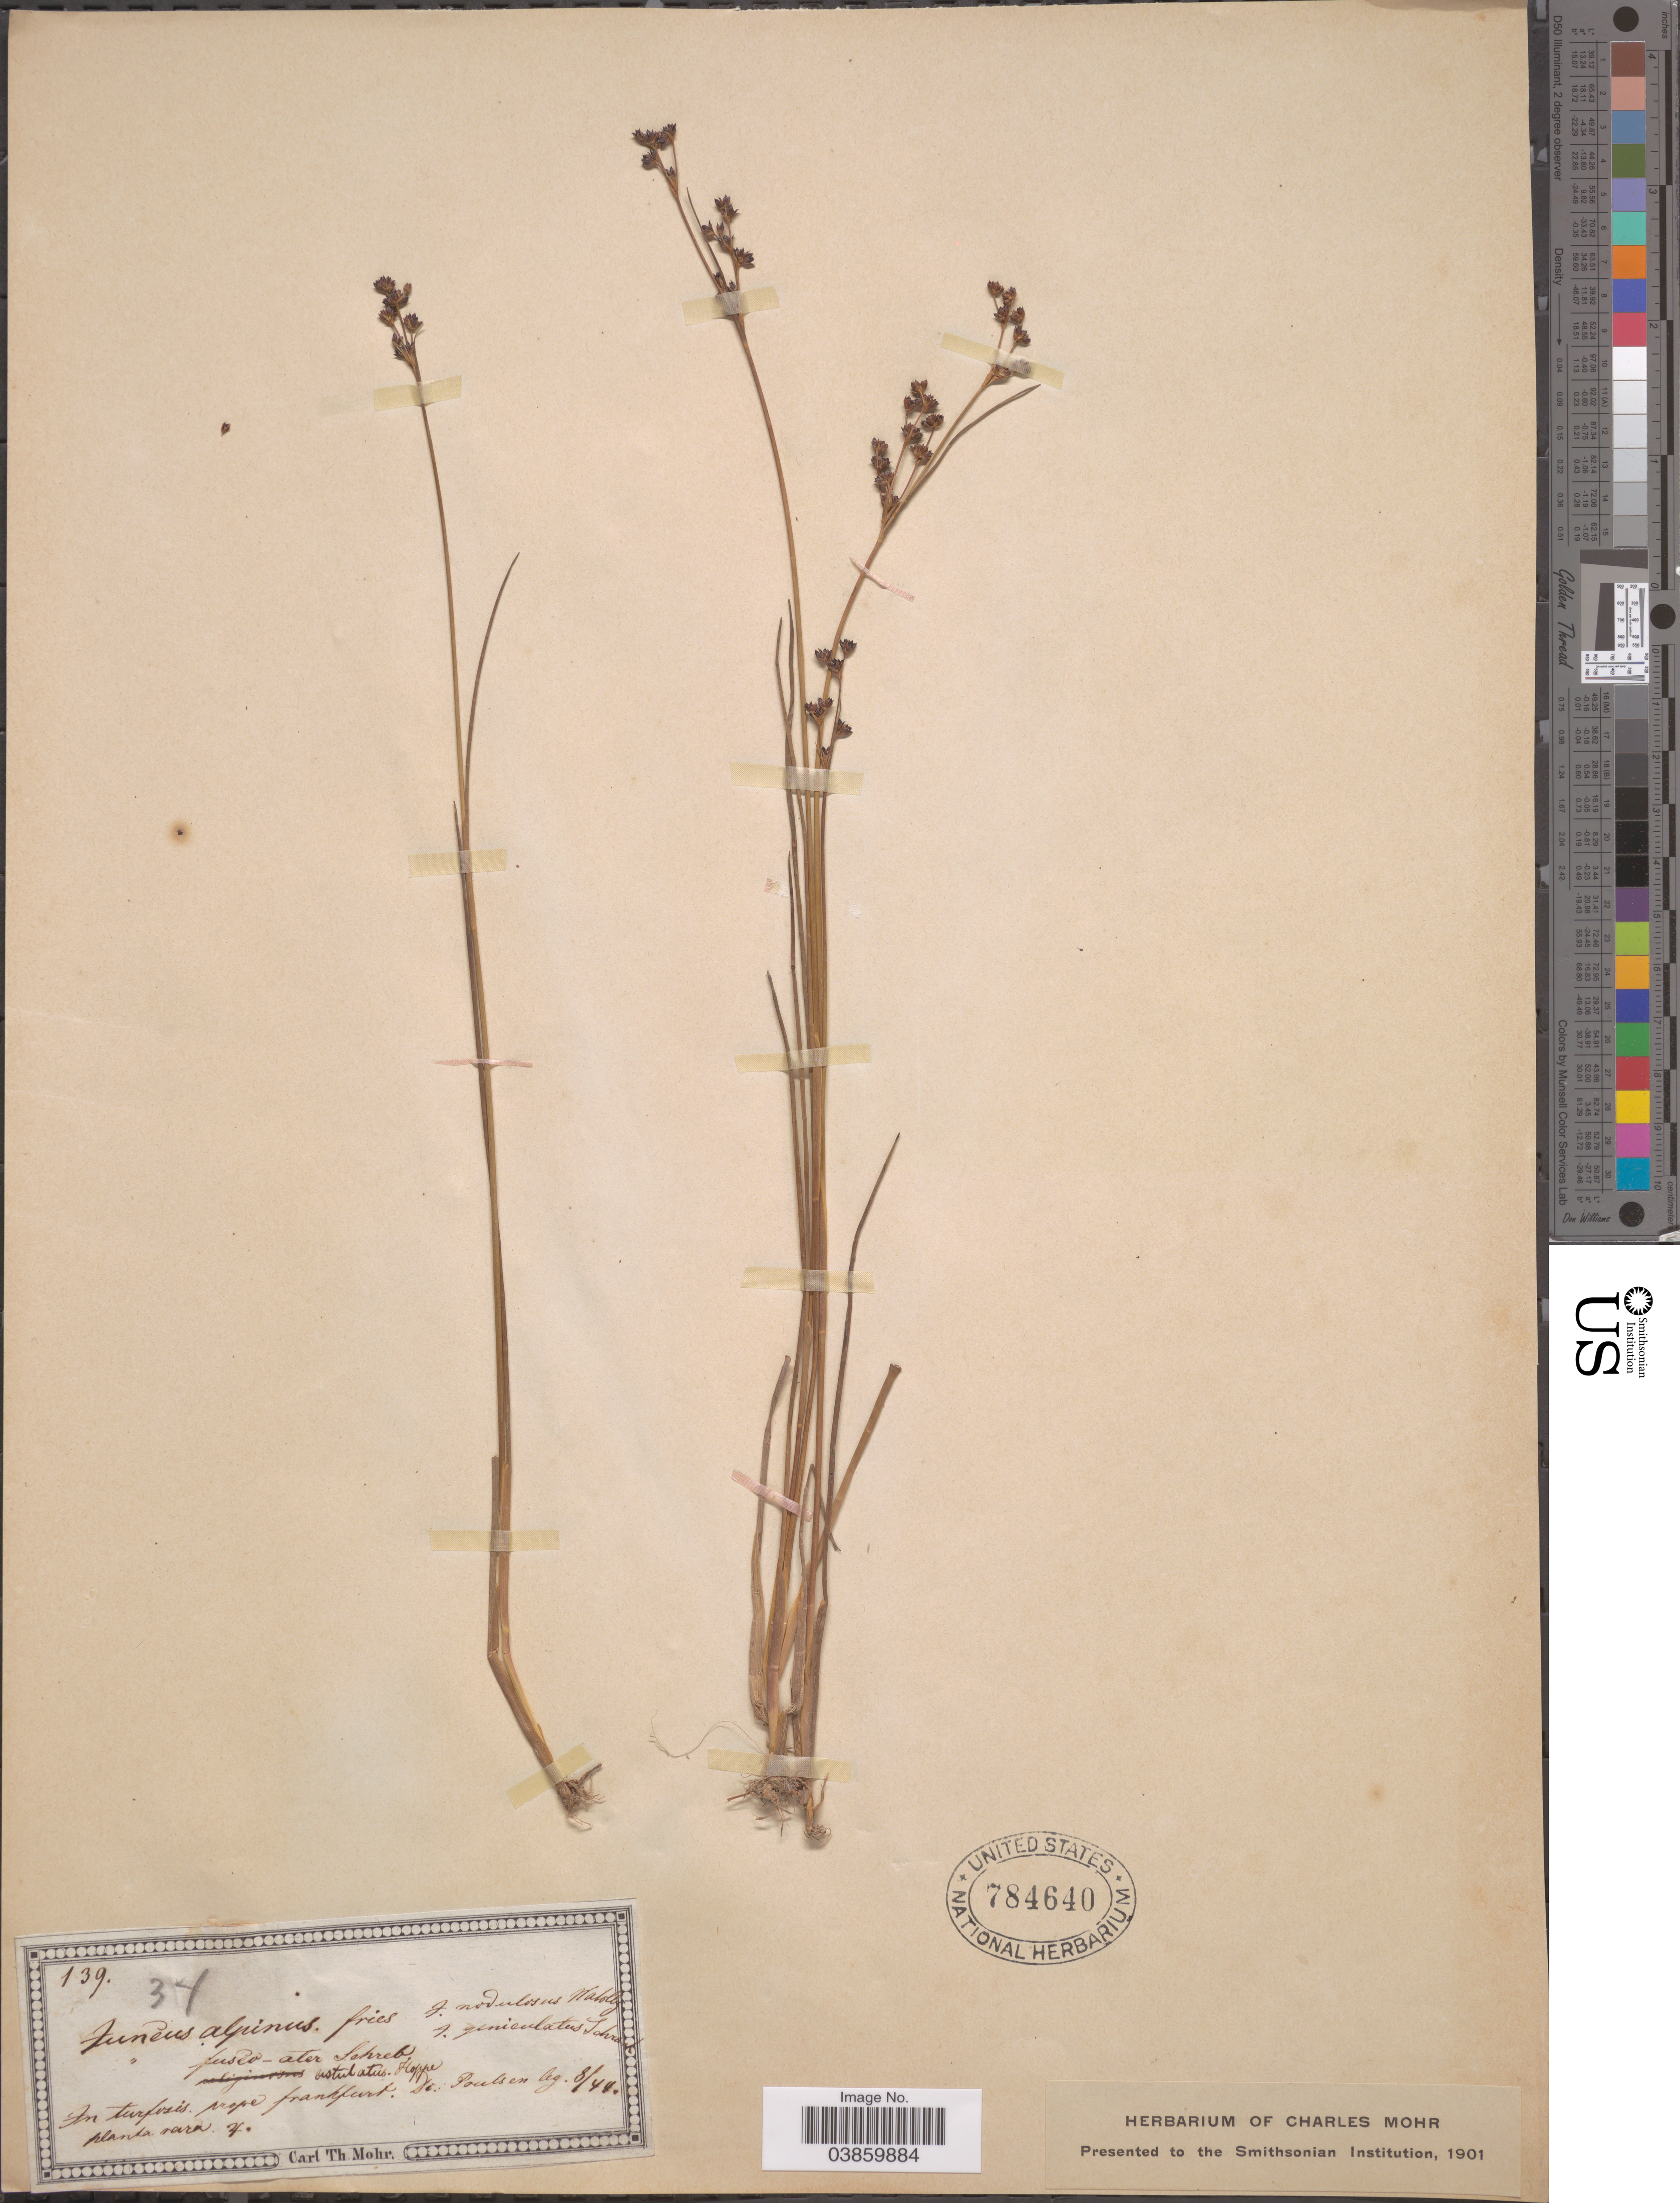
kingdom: Plantae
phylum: Tracheophyta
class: Liliopsida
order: Poales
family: Juncaceae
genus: Juncus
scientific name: Juncus alpinus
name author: Vill.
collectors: -- Poulsen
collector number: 139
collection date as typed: Transcribed d/m/y: /8/44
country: Germany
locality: In turfosis prope Frankfurt.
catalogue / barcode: US 784640